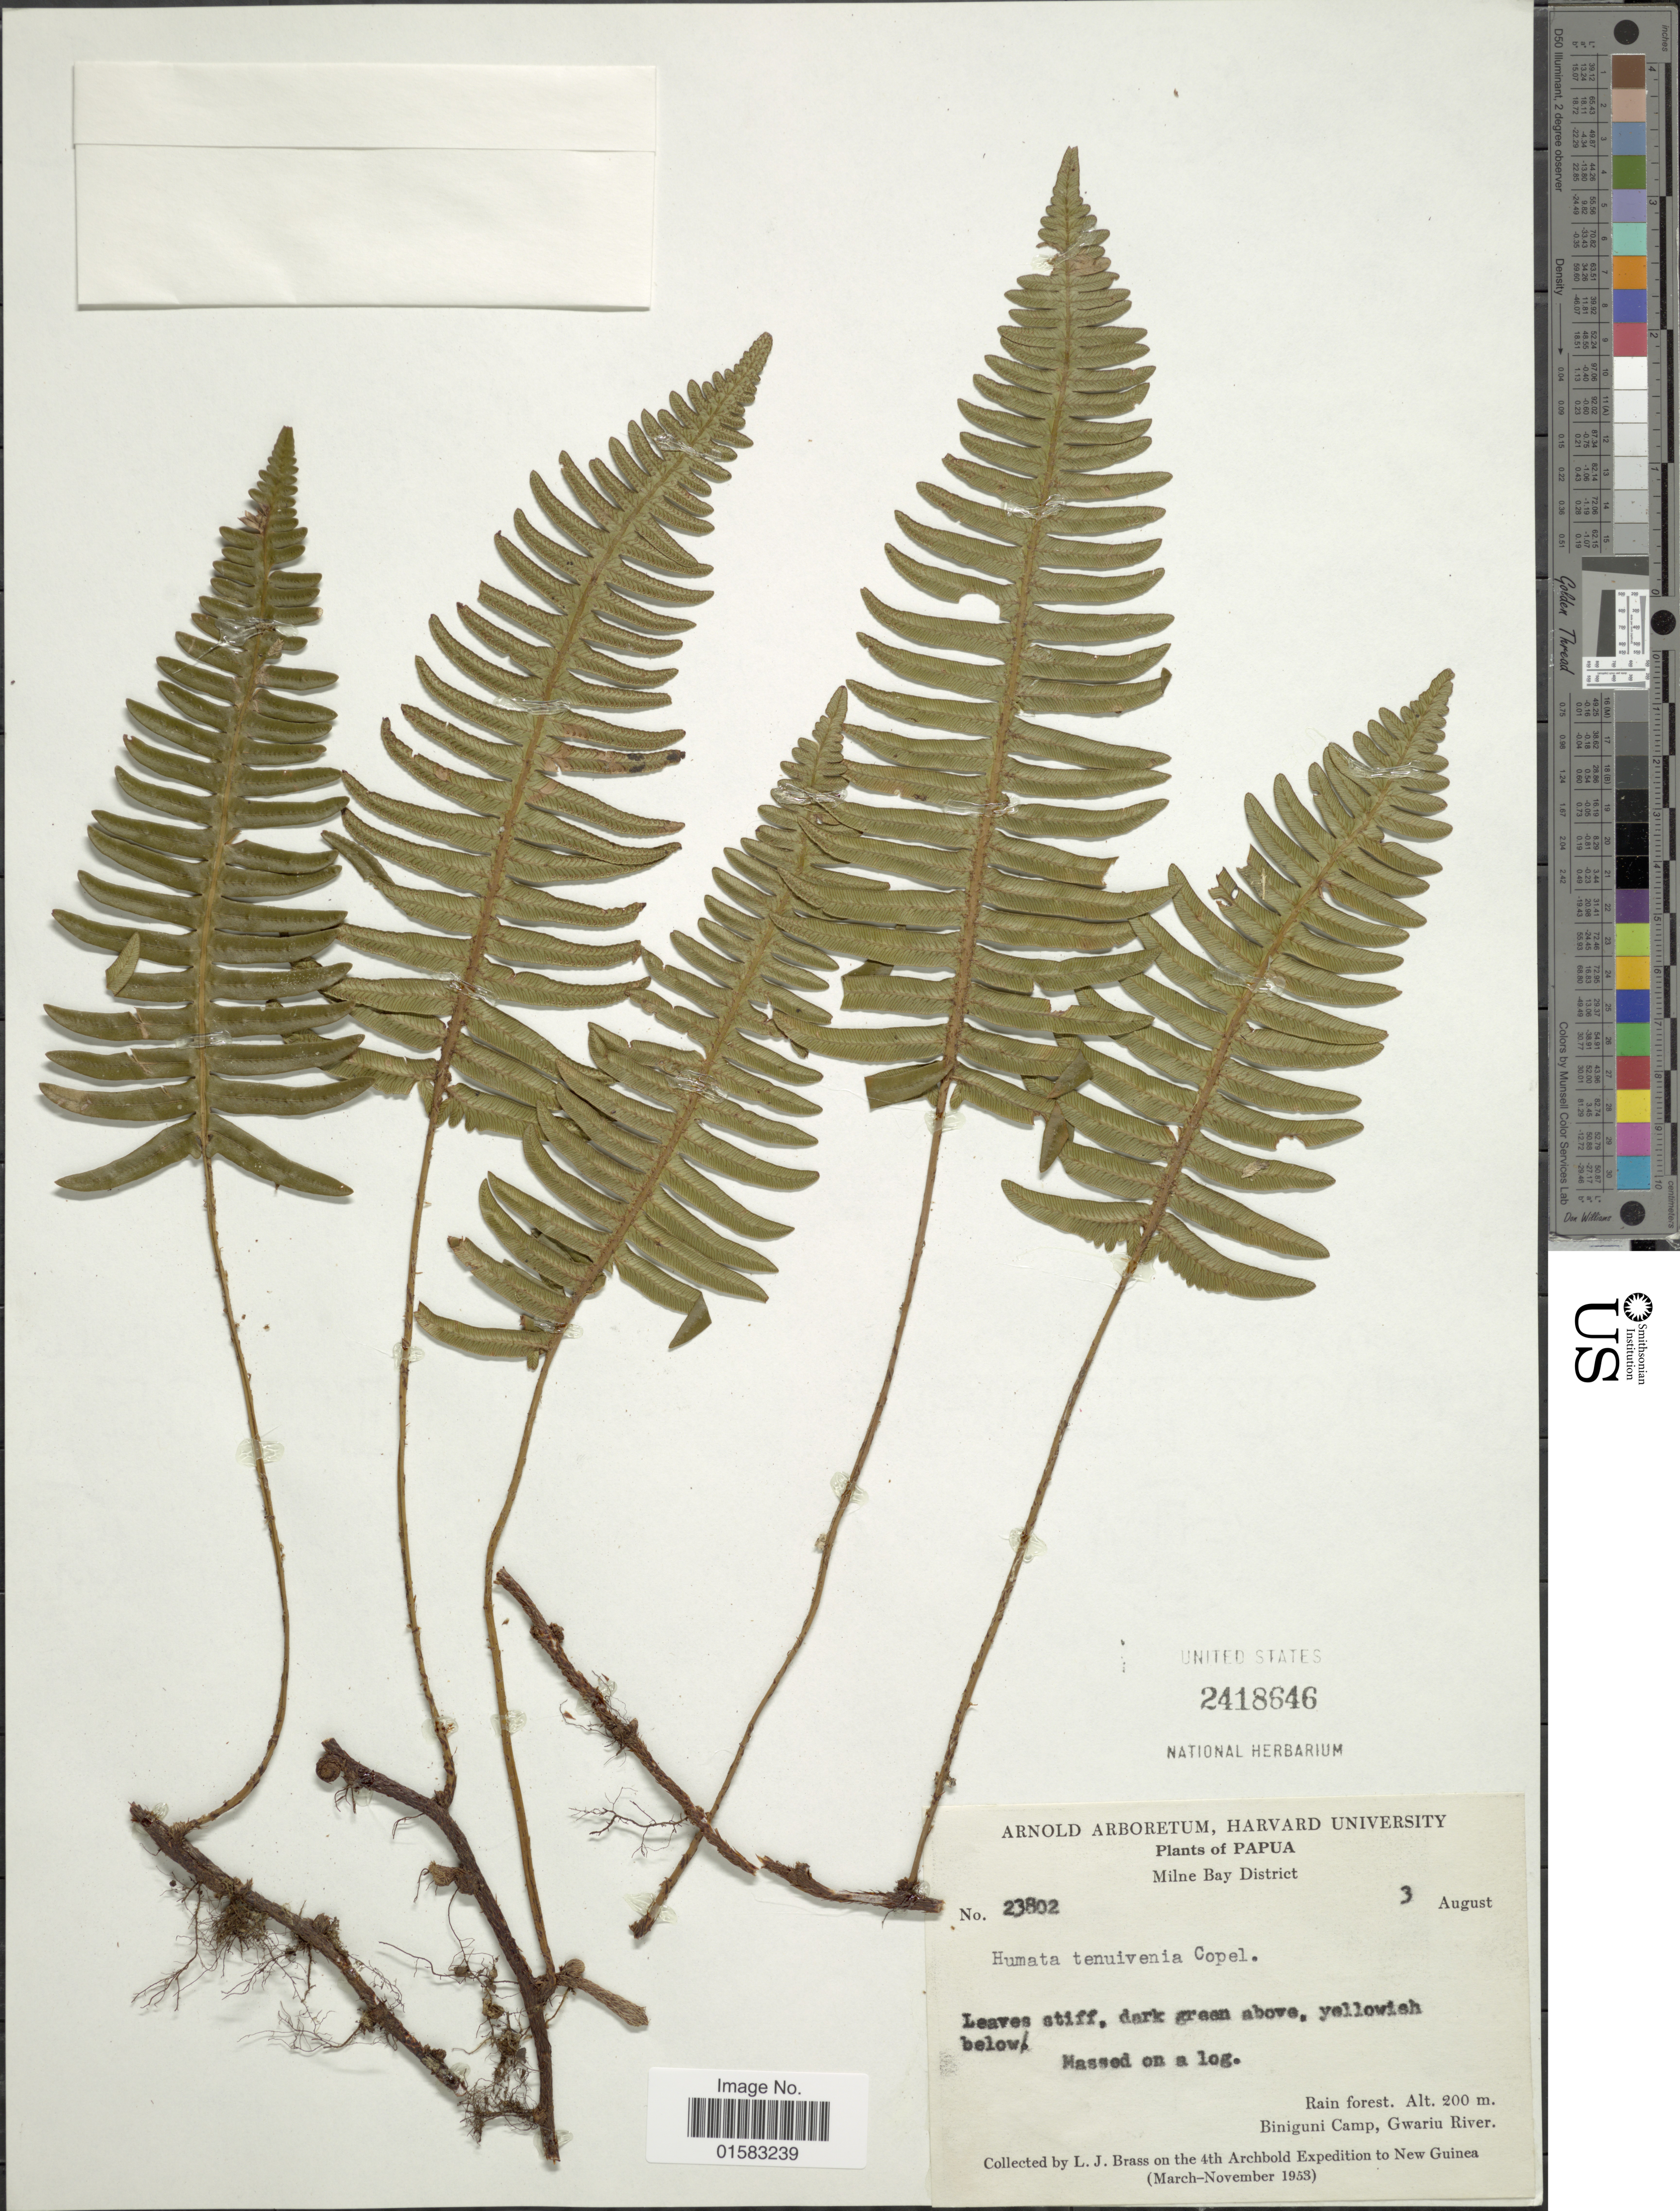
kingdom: Plantae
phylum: Tracheophyta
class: Polypodiopsida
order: Polypodiales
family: Davalliaceae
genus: Davallia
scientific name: Davallia pectinata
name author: Sm.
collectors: L. J. Brass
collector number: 23802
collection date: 1953-08-03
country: Papua New Guinea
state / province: Milne Bay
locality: Biniguni Camp, Gwariu River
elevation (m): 200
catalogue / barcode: US 2418646